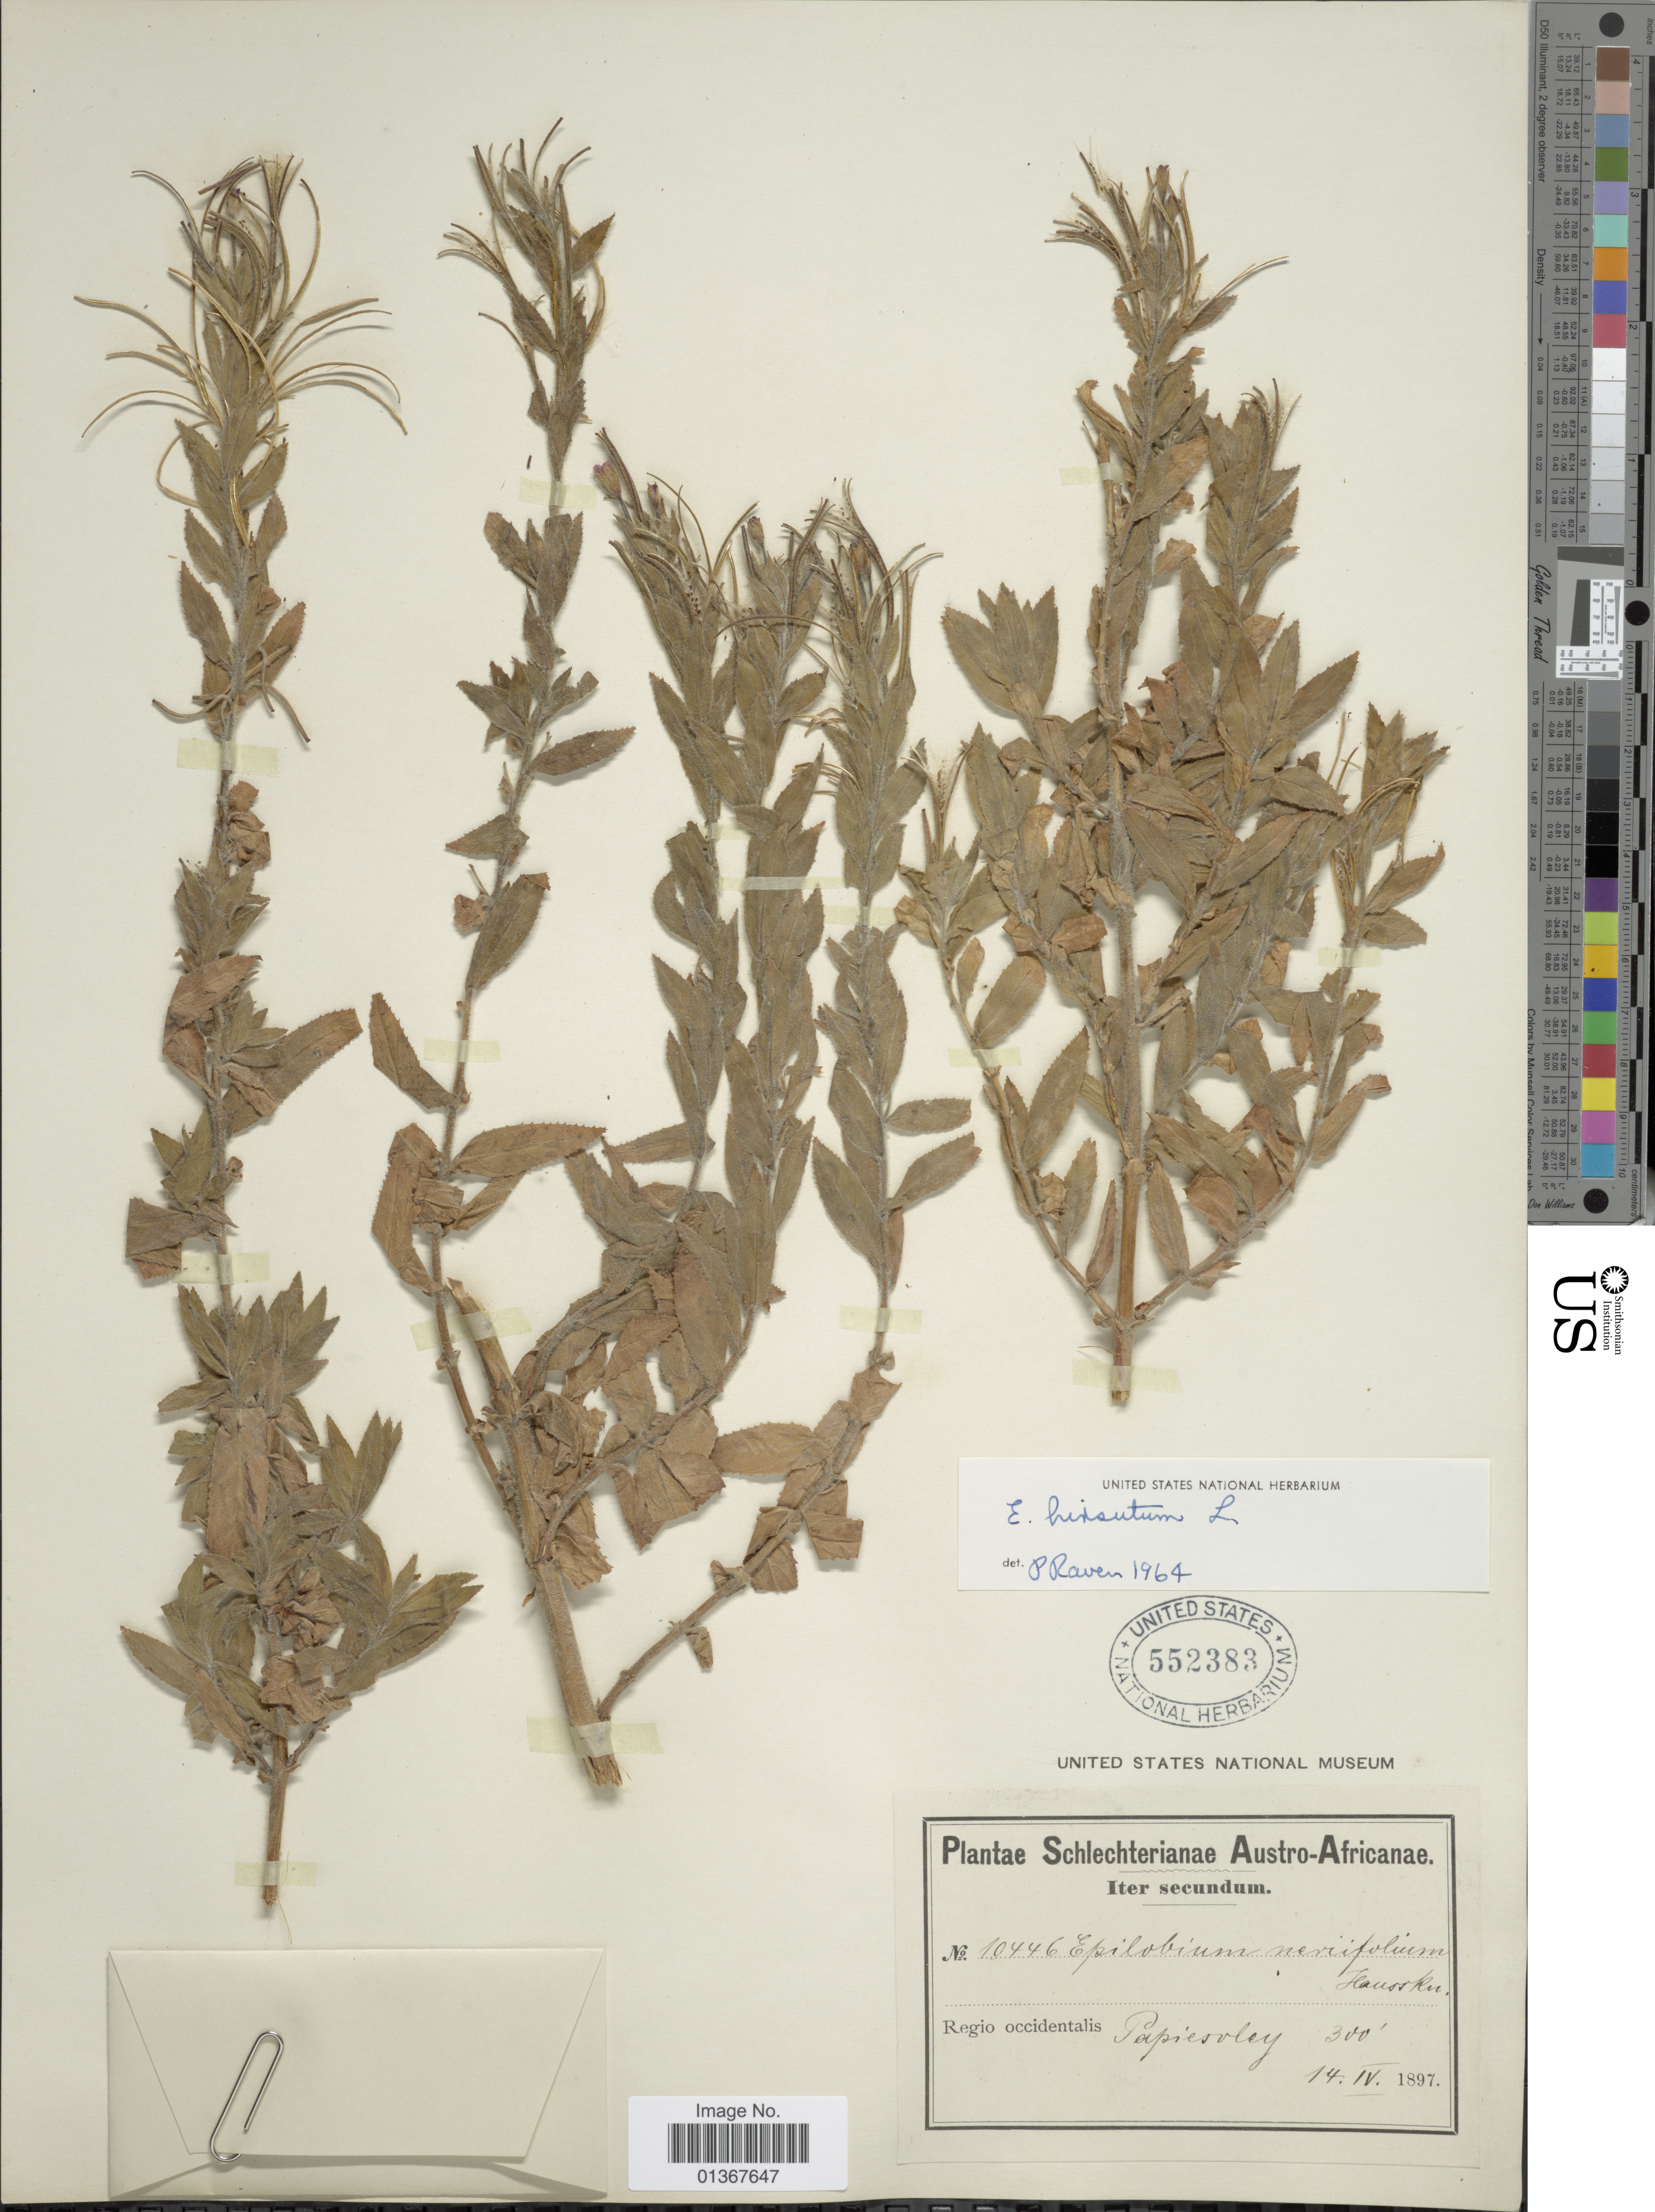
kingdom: Plantae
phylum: Tracheophyta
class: Magnoliopsida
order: Myrtales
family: Onagraceae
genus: Epilobium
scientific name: Epilobium hirsutum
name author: L.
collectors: Schlechter, --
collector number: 10446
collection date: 1897-04-14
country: South Africa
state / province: Western Cape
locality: Regio occidentalis Papiesvley.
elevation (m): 91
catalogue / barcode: US 552383